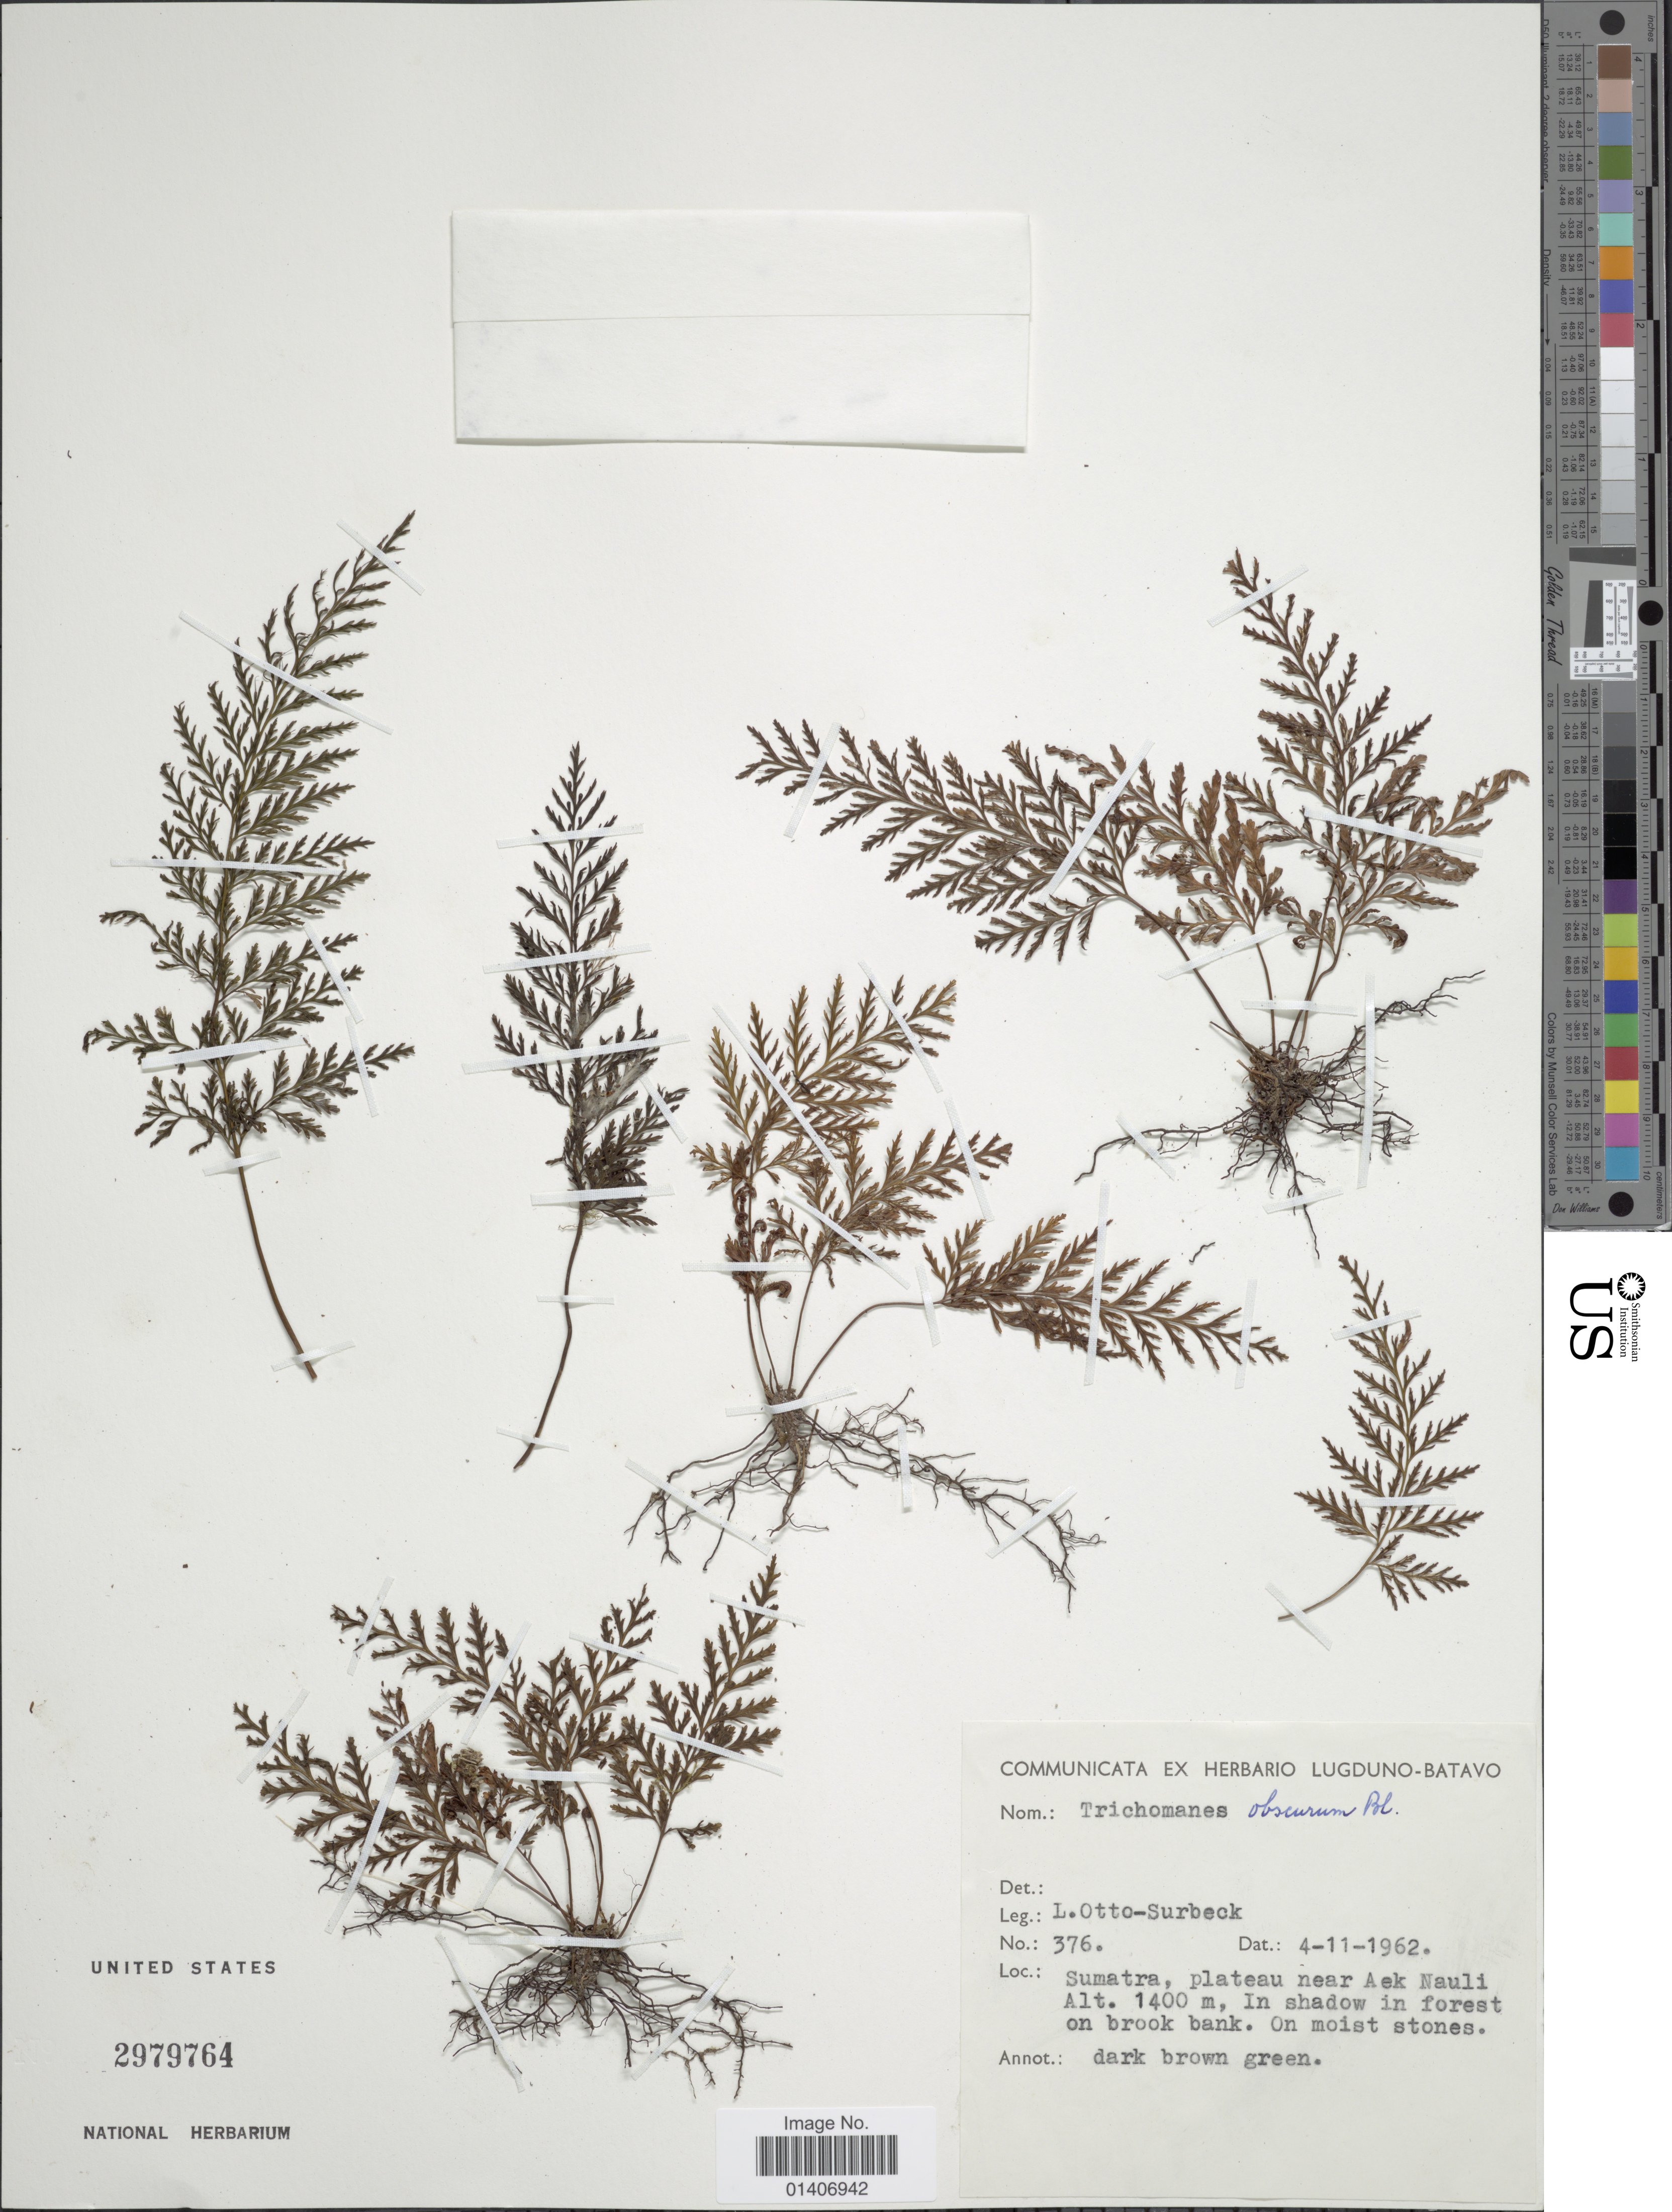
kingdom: Plantae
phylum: Tracheophyta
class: Polypodiopsida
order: Hymenophyllales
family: Hymenophyllaceae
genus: Abrodictyum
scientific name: Abrodictyum obscurum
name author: (Blume) Ebihara & K. Iwats.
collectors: L. Otto-Surbeck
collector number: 376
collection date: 1962-11-04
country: Indonesia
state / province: Sumatra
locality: Sumatra, plateau near Aek Nauli in shadow in forest on brook bank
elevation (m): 1400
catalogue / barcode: US 2979764